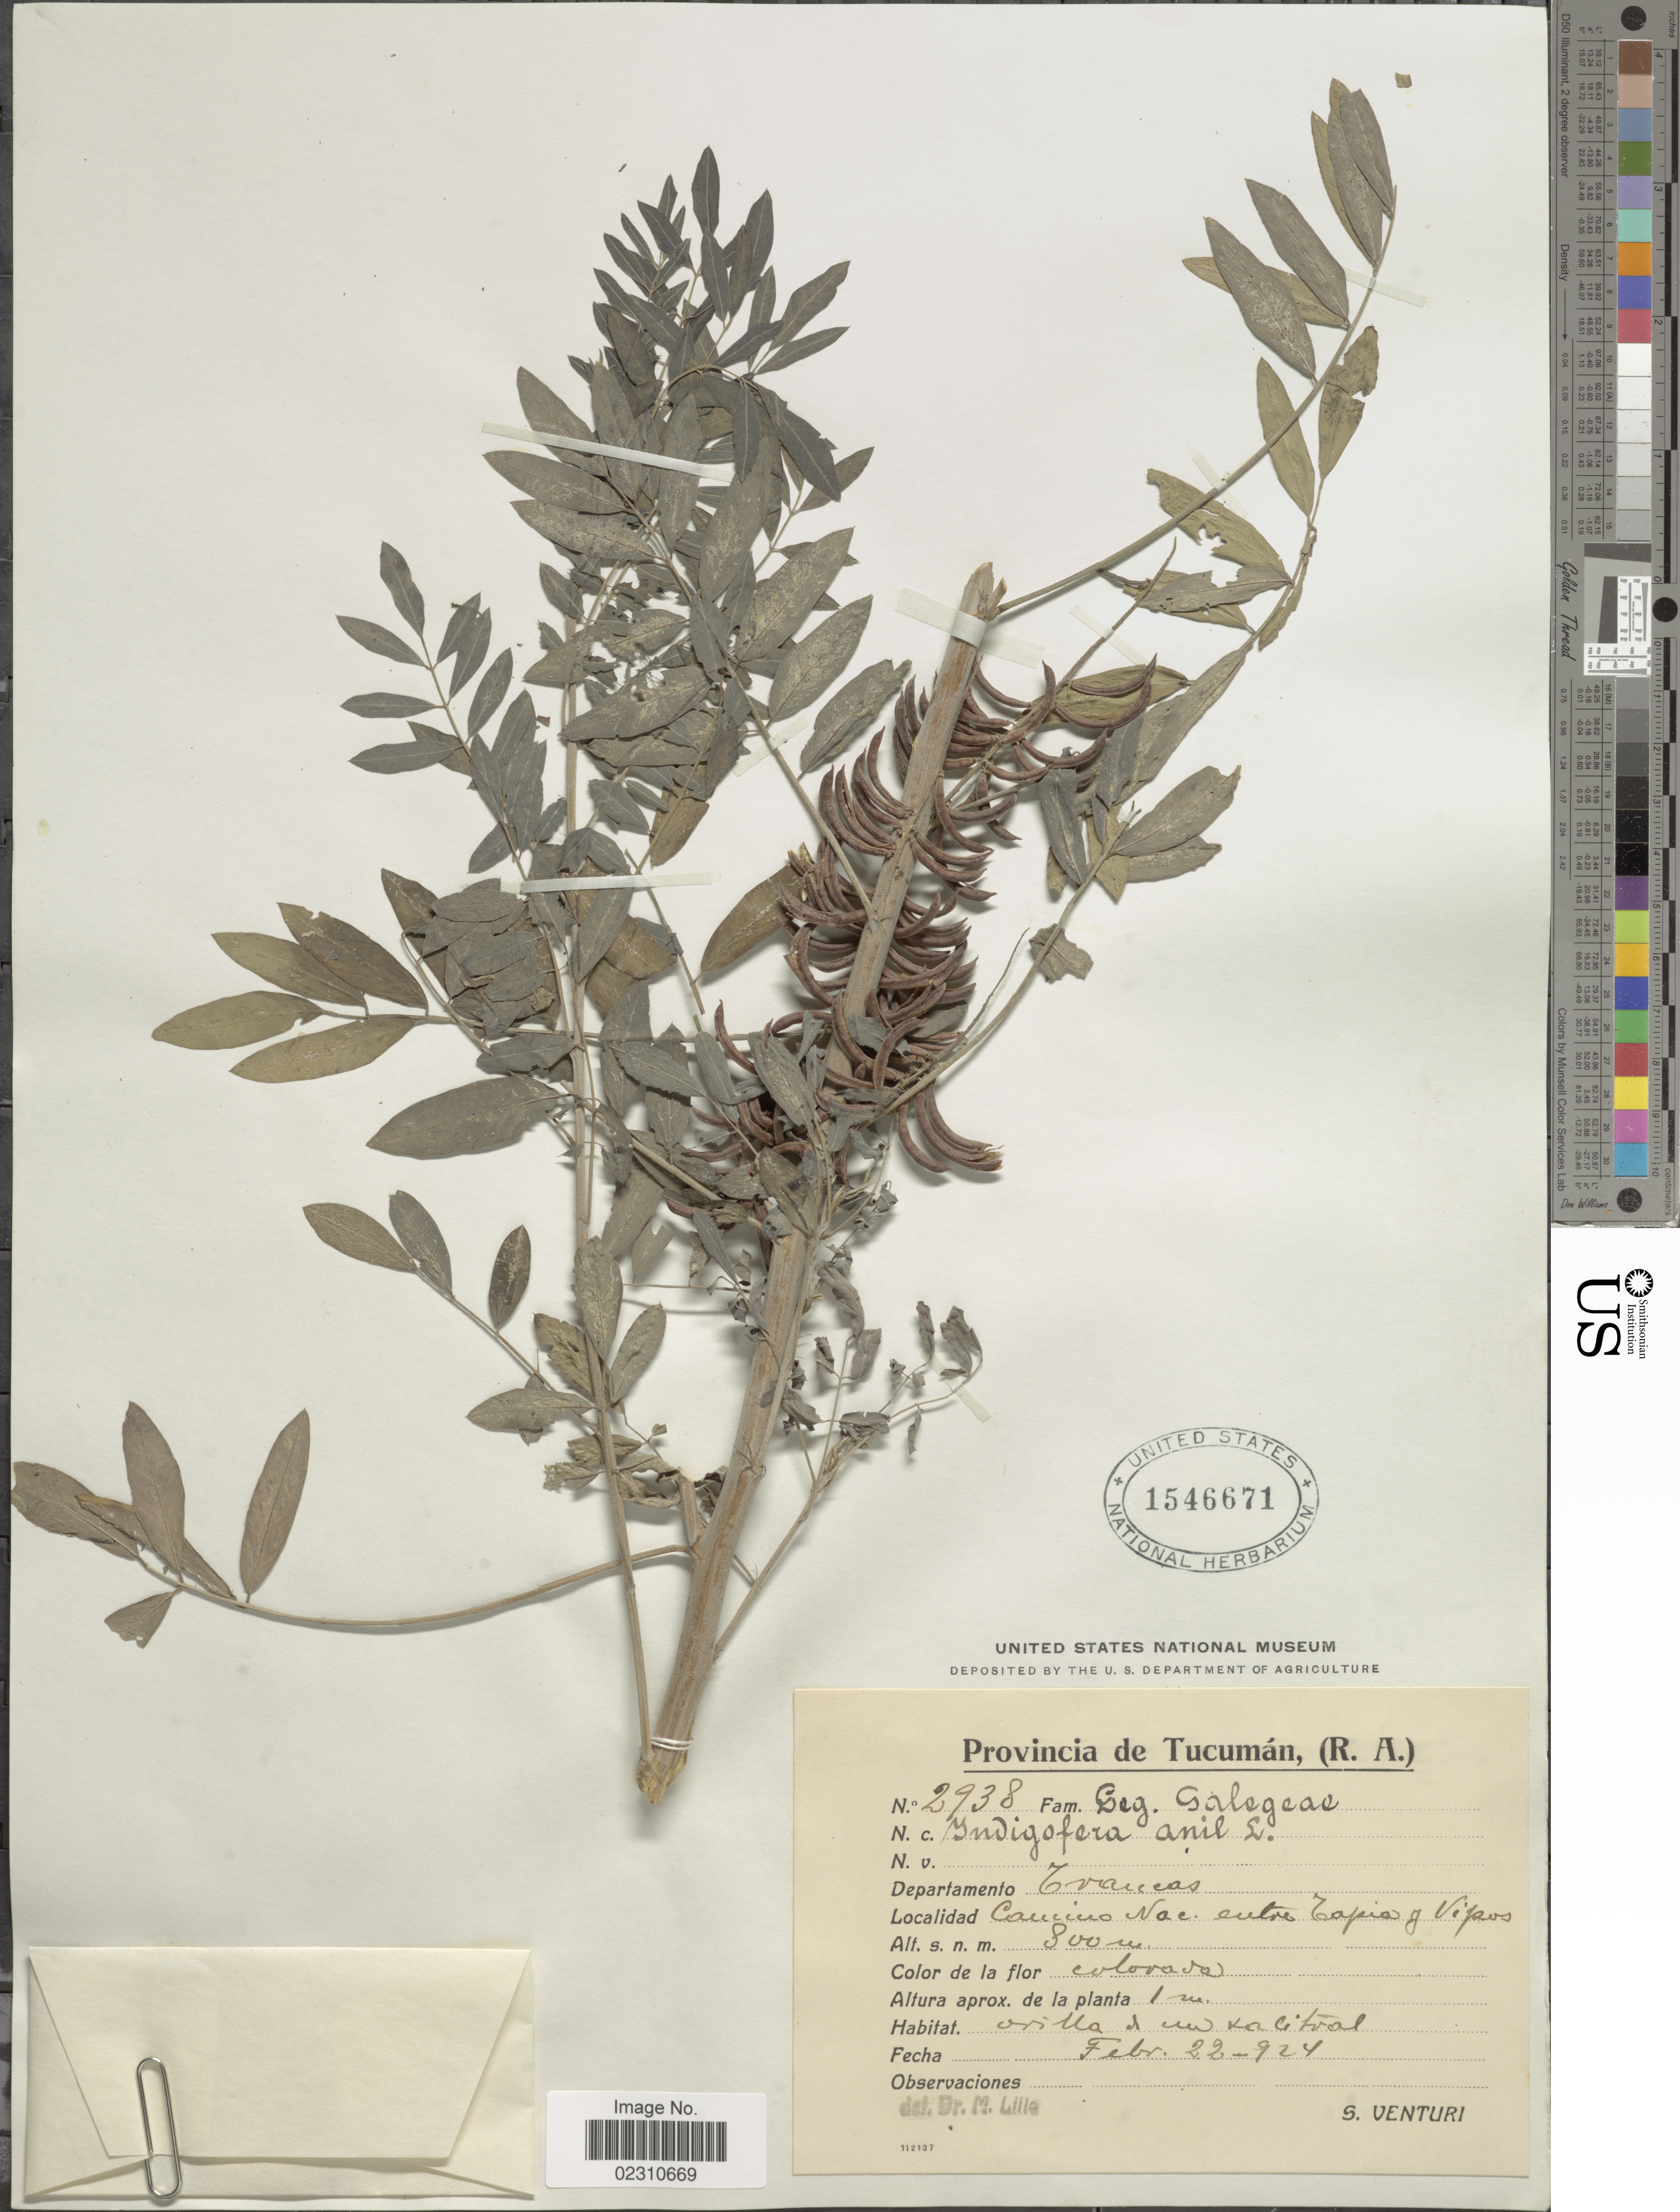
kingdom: Plantae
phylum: Tracheophyta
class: Magnoliopsida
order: Fabales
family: Fabaceae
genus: Indigofera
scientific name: Indigofera suffruticosa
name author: Mill.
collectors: S. Venturi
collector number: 2938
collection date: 1924-02-28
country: Argentina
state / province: Tucuman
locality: Provincia de Tucuman, (R. A), Departamento Trancas, Camino Nac. entre Tapia y Vipos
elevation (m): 1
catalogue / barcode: US 1546671